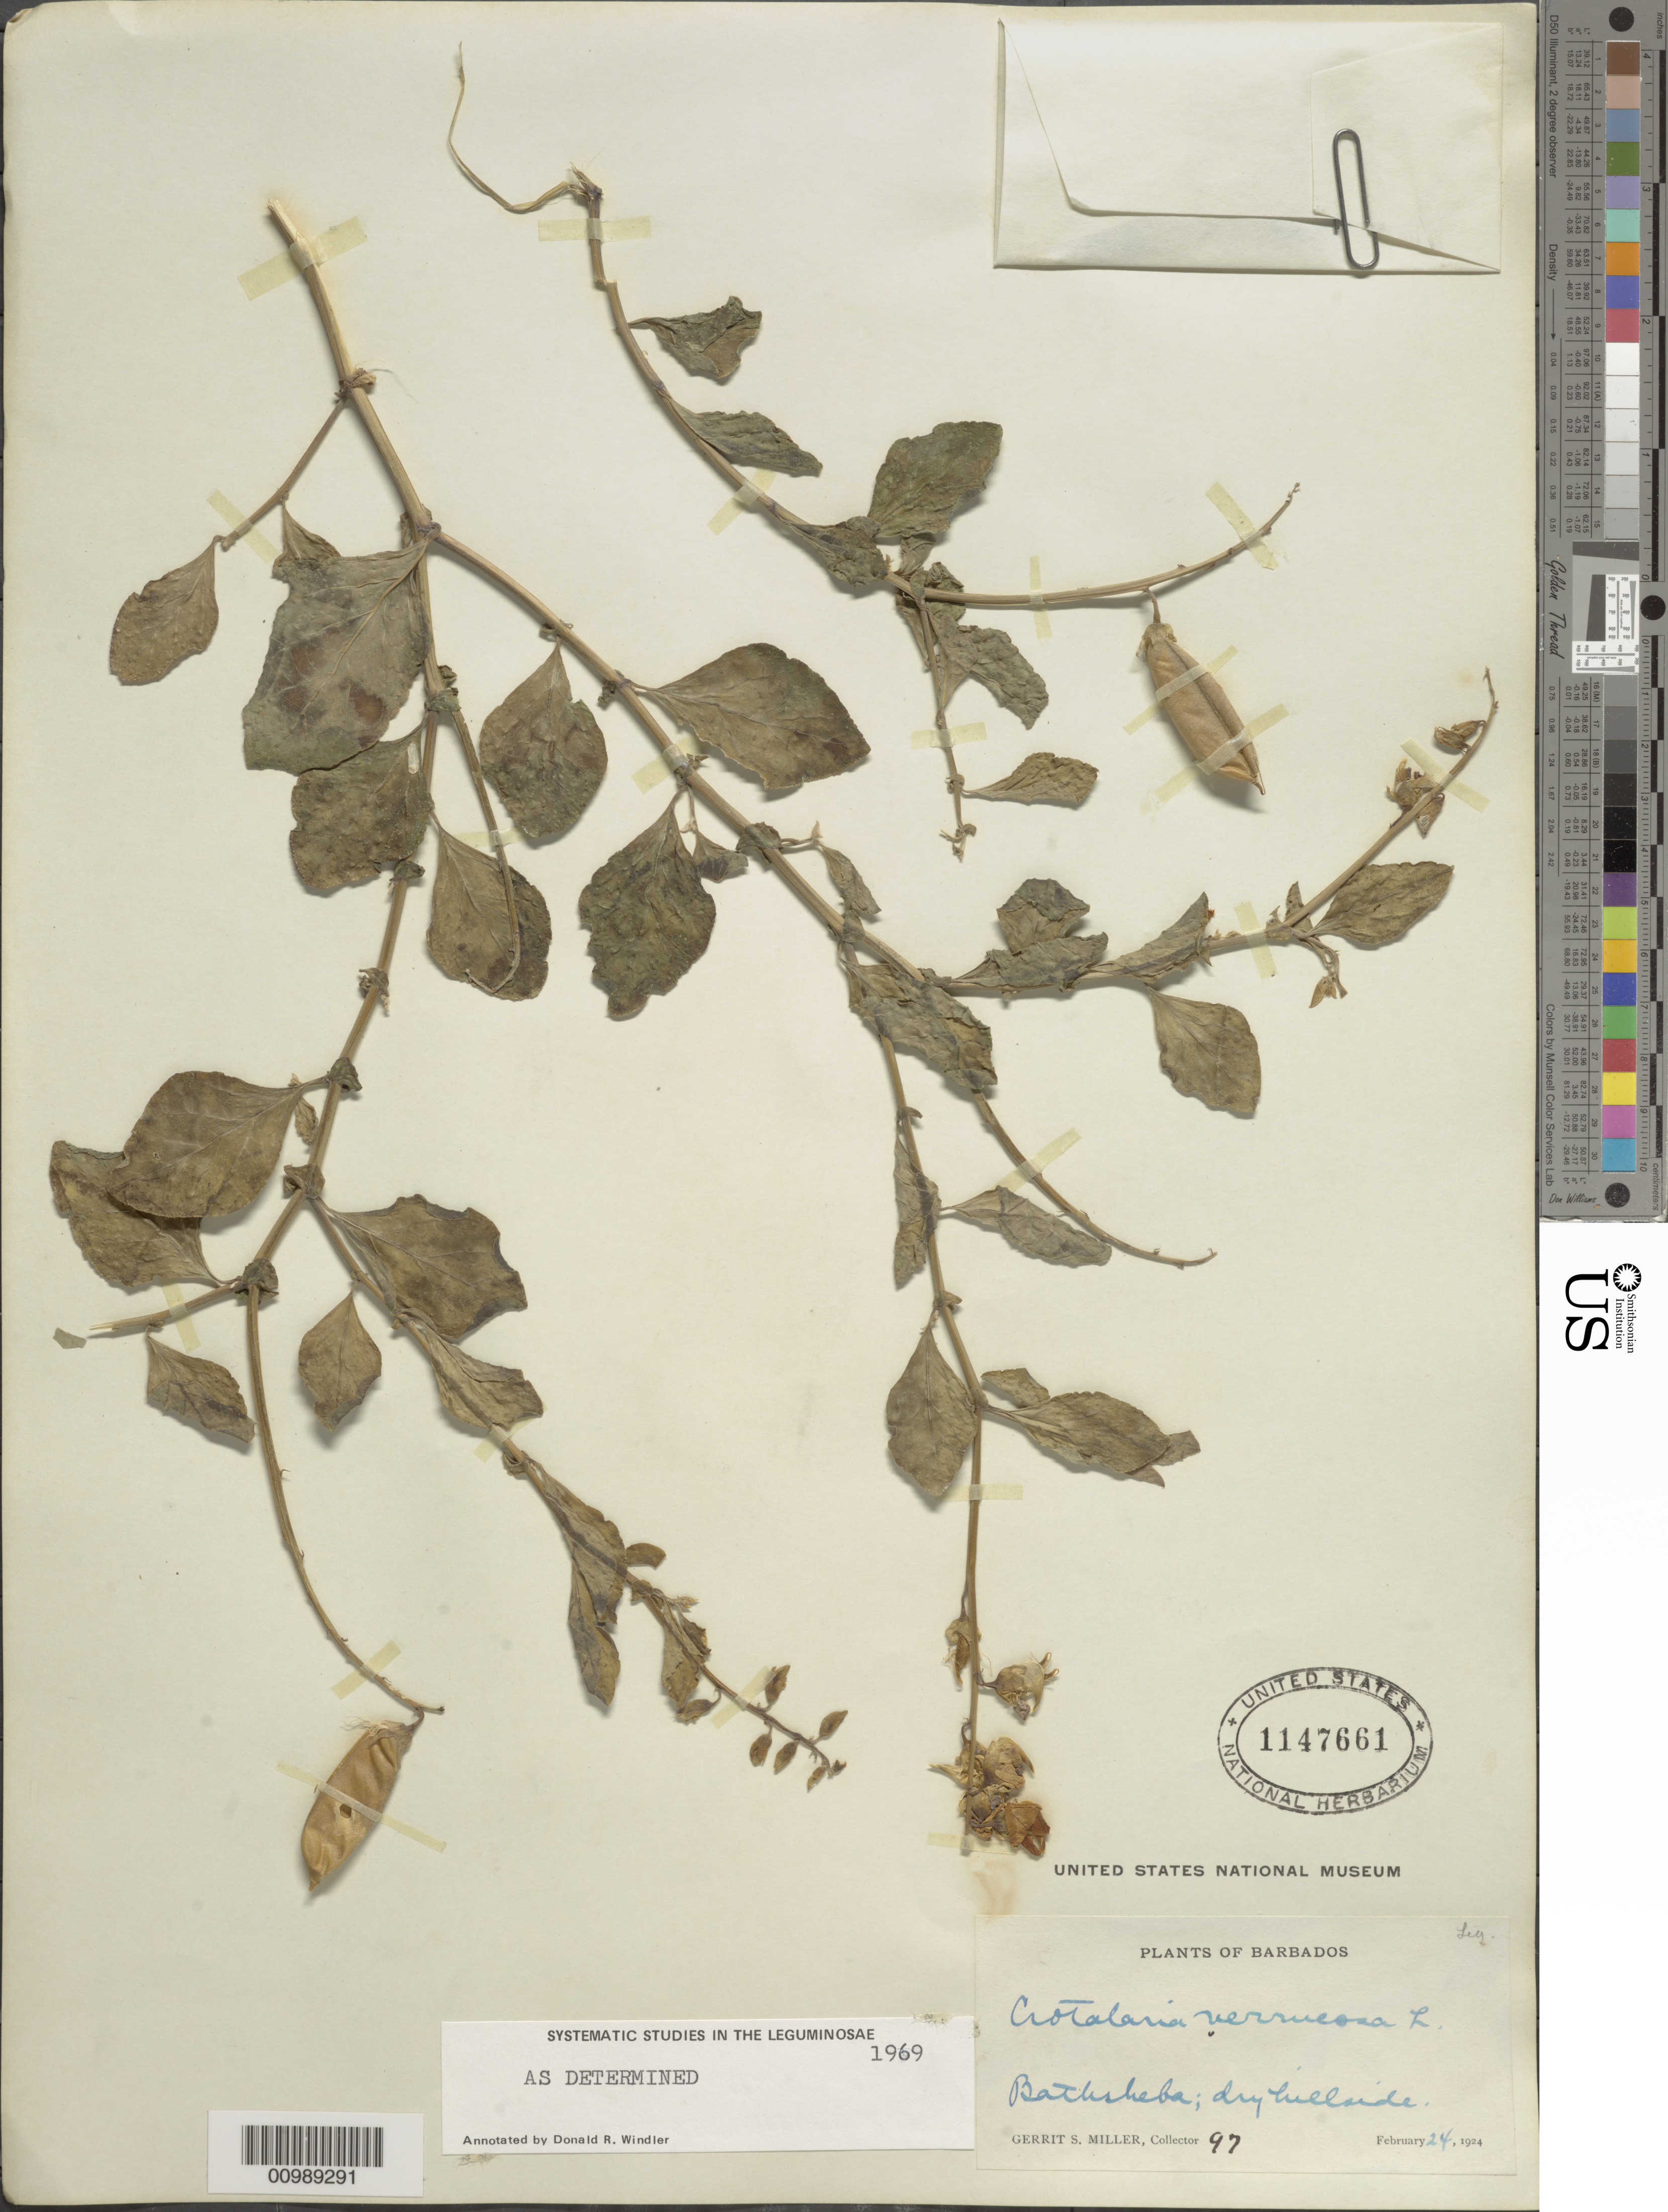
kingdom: Plantae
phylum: Tracheophyta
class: Magnoliopsida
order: Fabales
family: Fabaceae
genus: Crotalaria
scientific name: Crotalaria verrucosa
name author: L.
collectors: G. S. Miller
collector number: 97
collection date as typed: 24 Feb 1924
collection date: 1924-02-24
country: Barbados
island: Barbados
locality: Bathsheba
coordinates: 0 N, 0 E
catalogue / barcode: US 1147661